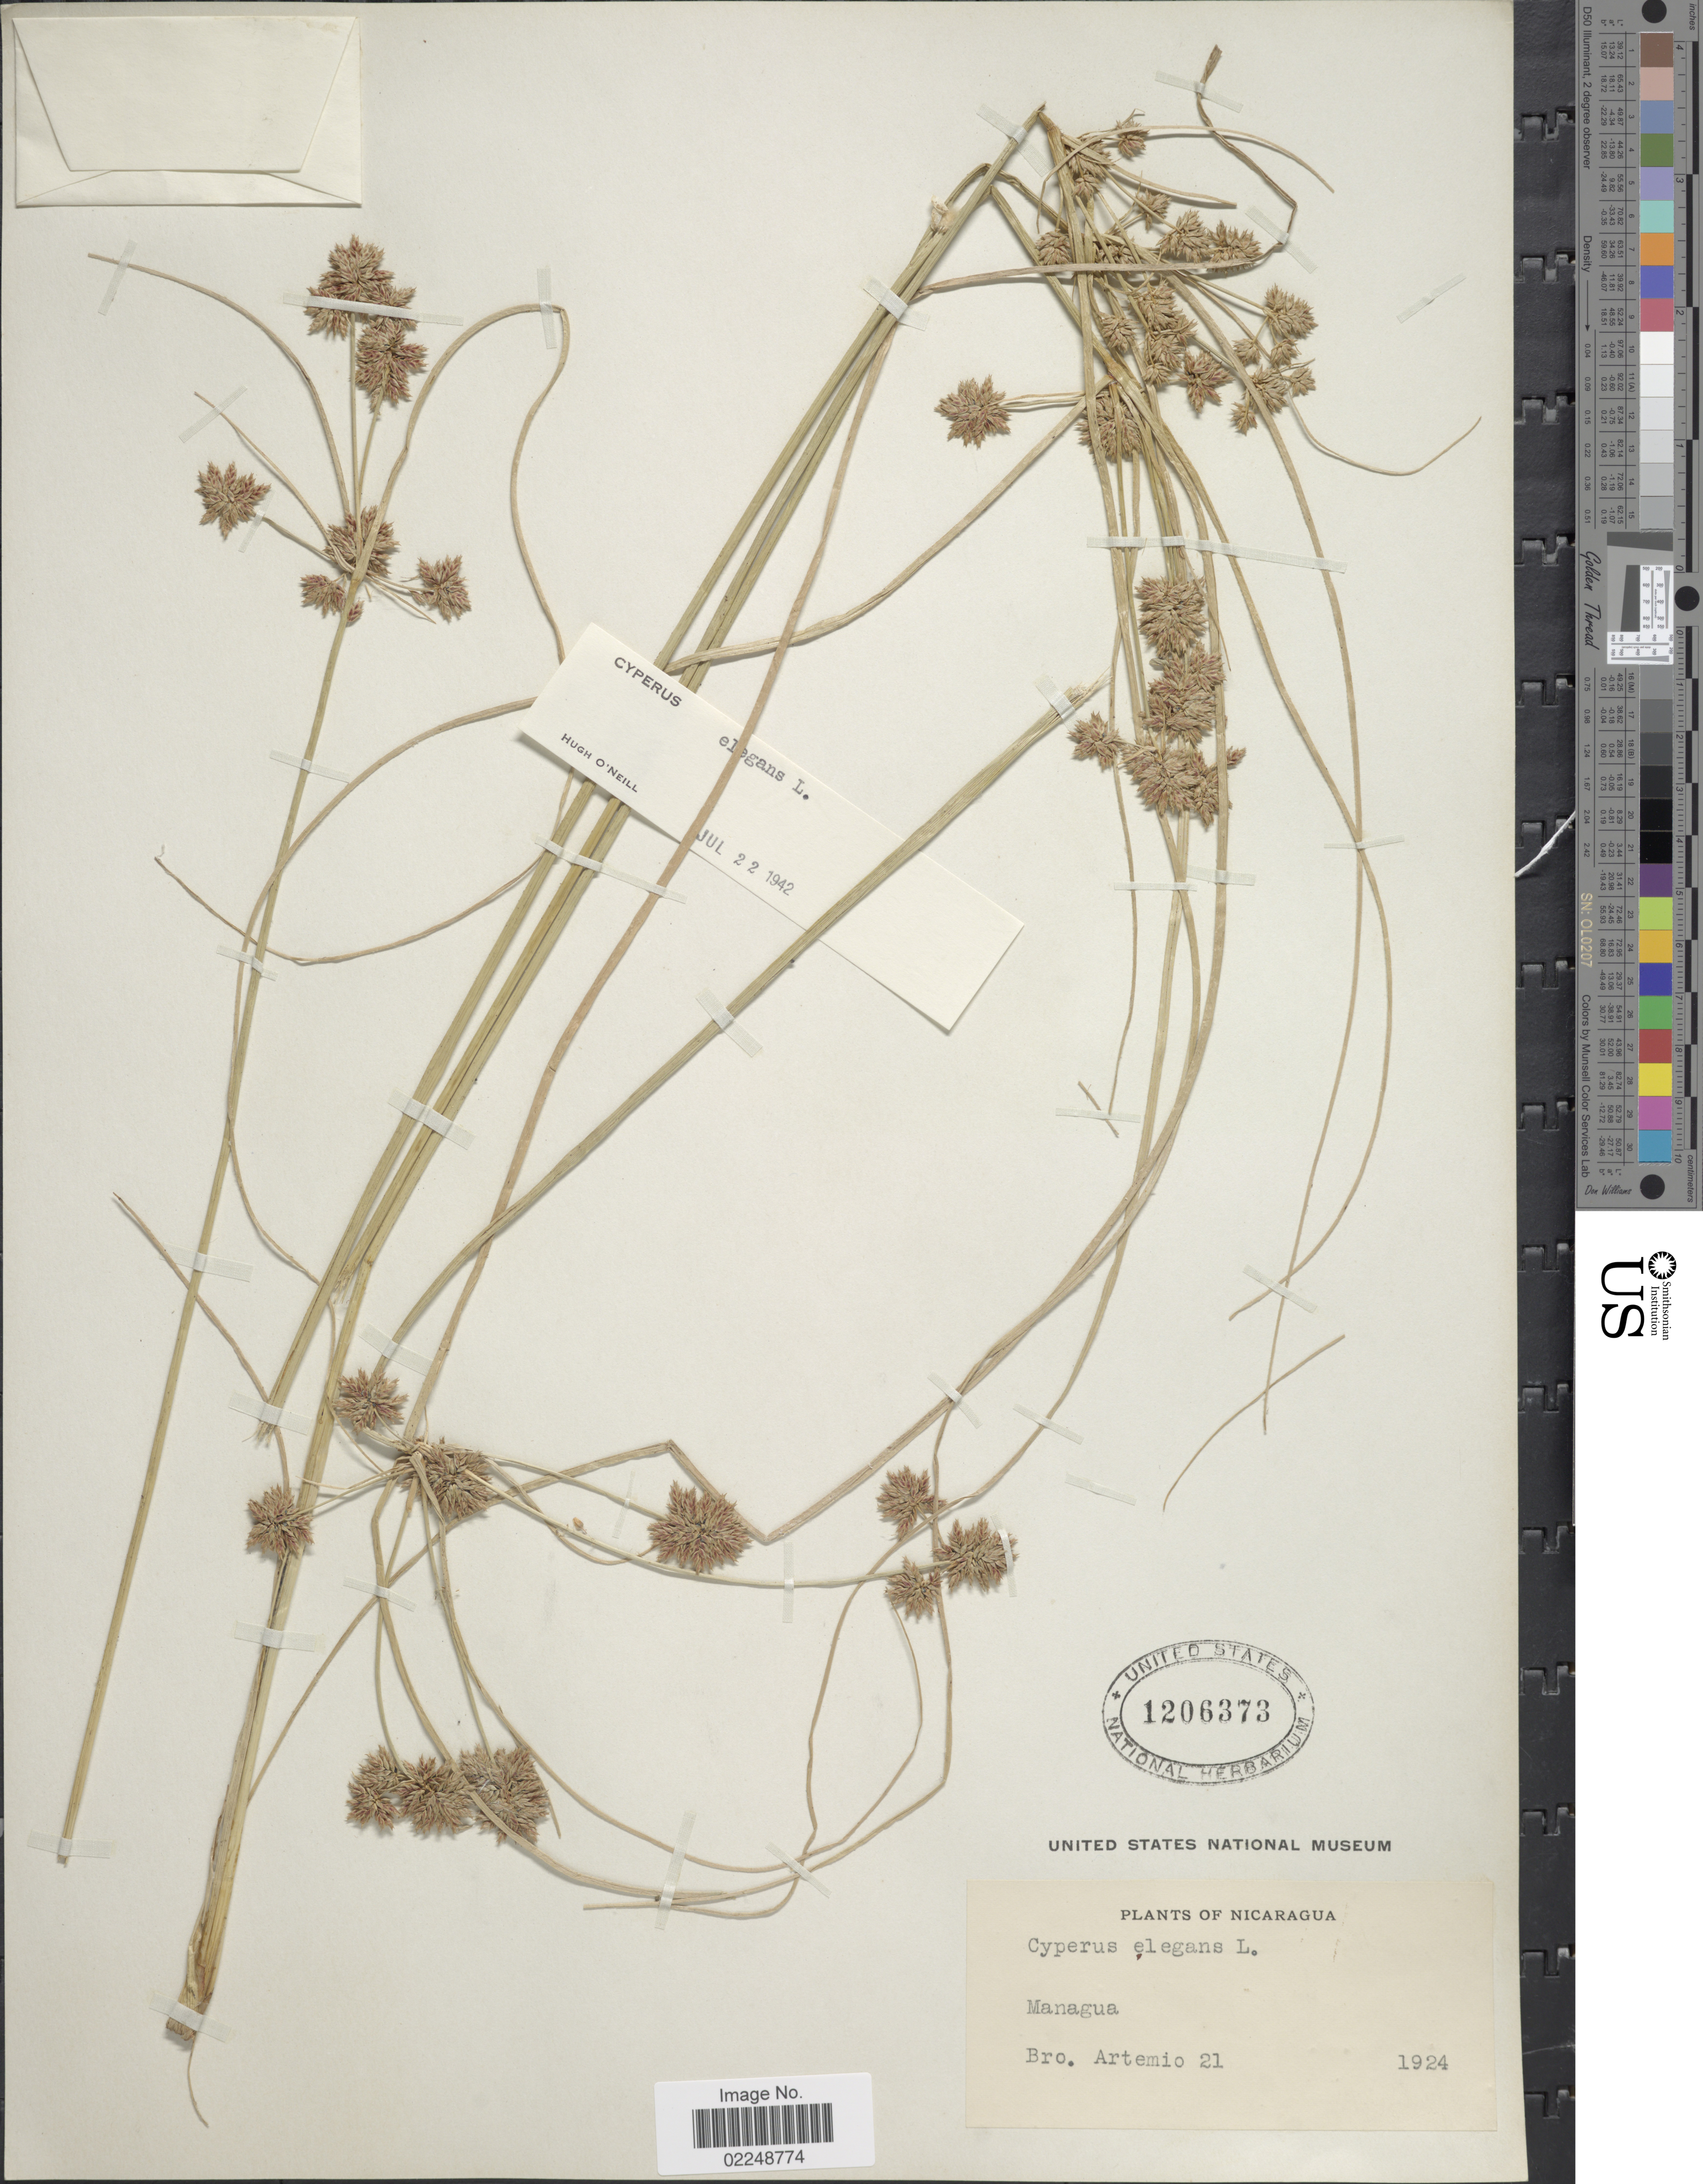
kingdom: Plantae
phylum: Tracheophyta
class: Liliopsida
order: Poales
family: Cyperaceae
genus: Cyperus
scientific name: Cyperus elegans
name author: L.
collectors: B. Rene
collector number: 21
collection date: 1924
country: Nicaragua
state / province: Managua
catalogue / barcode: US 1206373